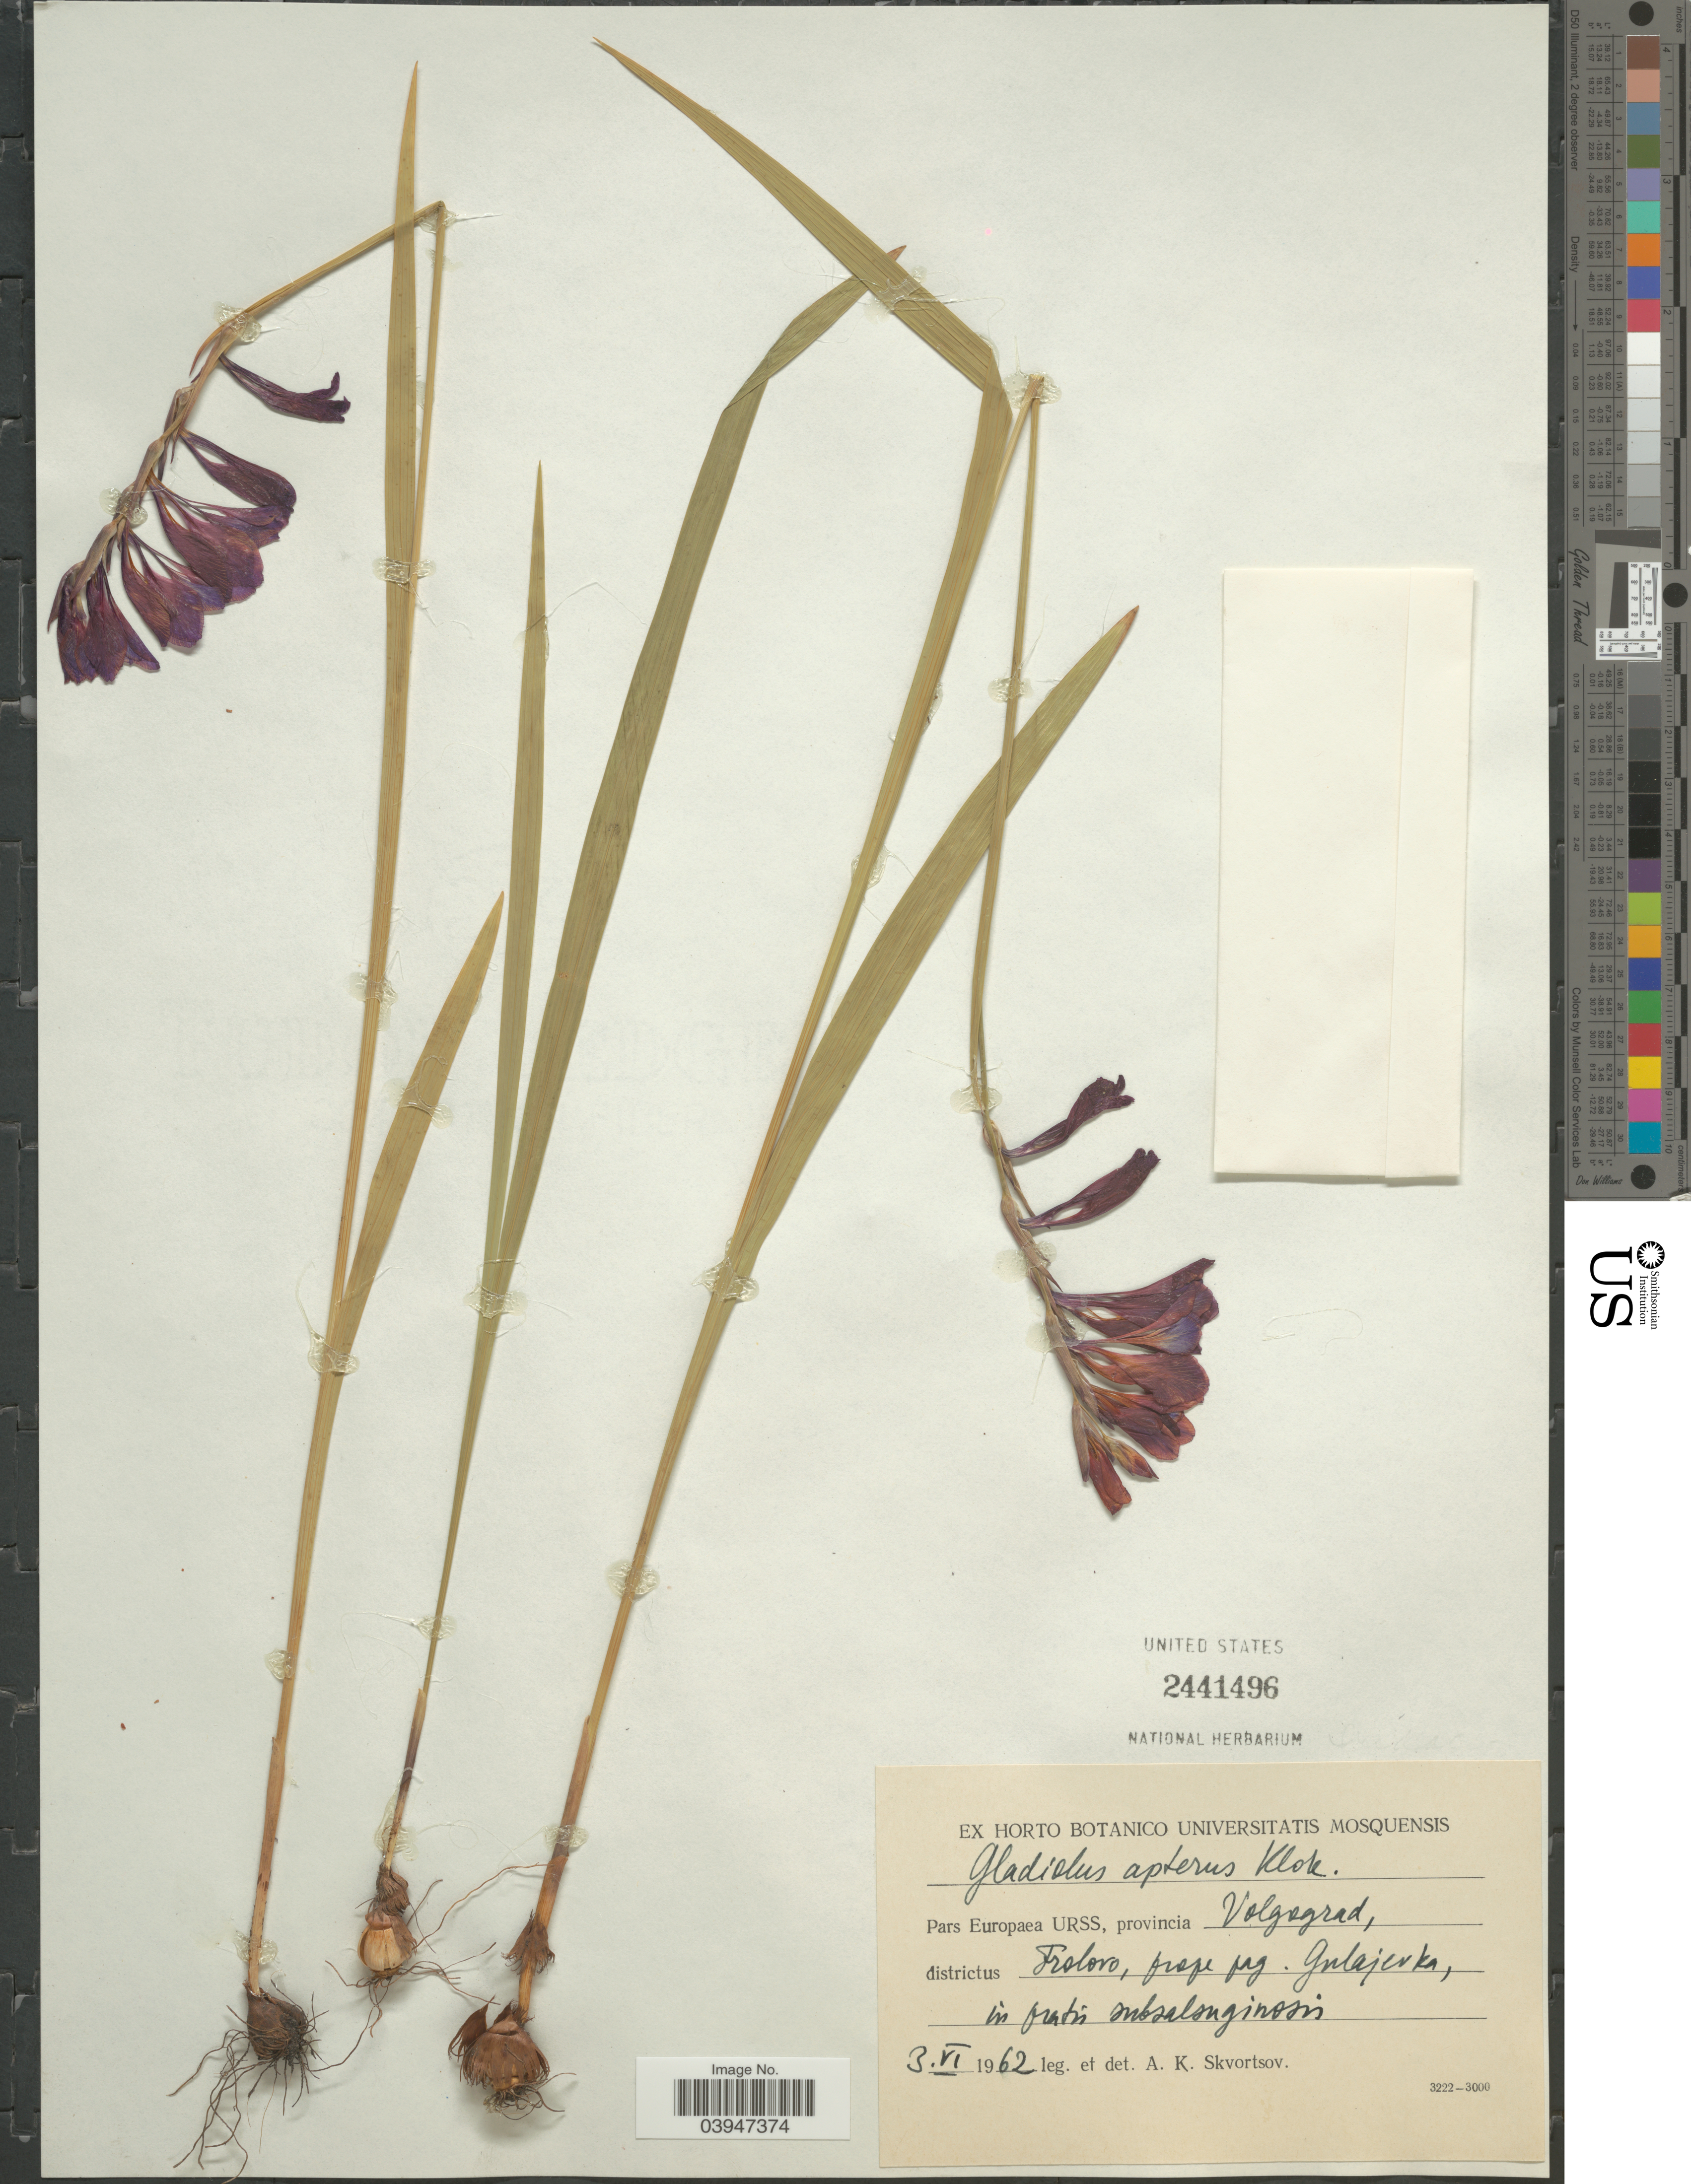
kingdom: Plantae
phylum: Tracheophyta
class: Liliopsida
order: Asparagales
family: Iridaceae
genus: Gladiolus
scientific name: Gladiolus apterus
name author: Klokov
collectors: A. K. Skvortsov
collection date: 1962-06-03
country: Russian Federation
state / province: Volgograd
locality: Pars Europaea URSS, provincia Volgograd, districtus Frolovo, prope pag. Gulajevka, in pratis subsalsuginosis.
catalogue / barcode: US 2441496